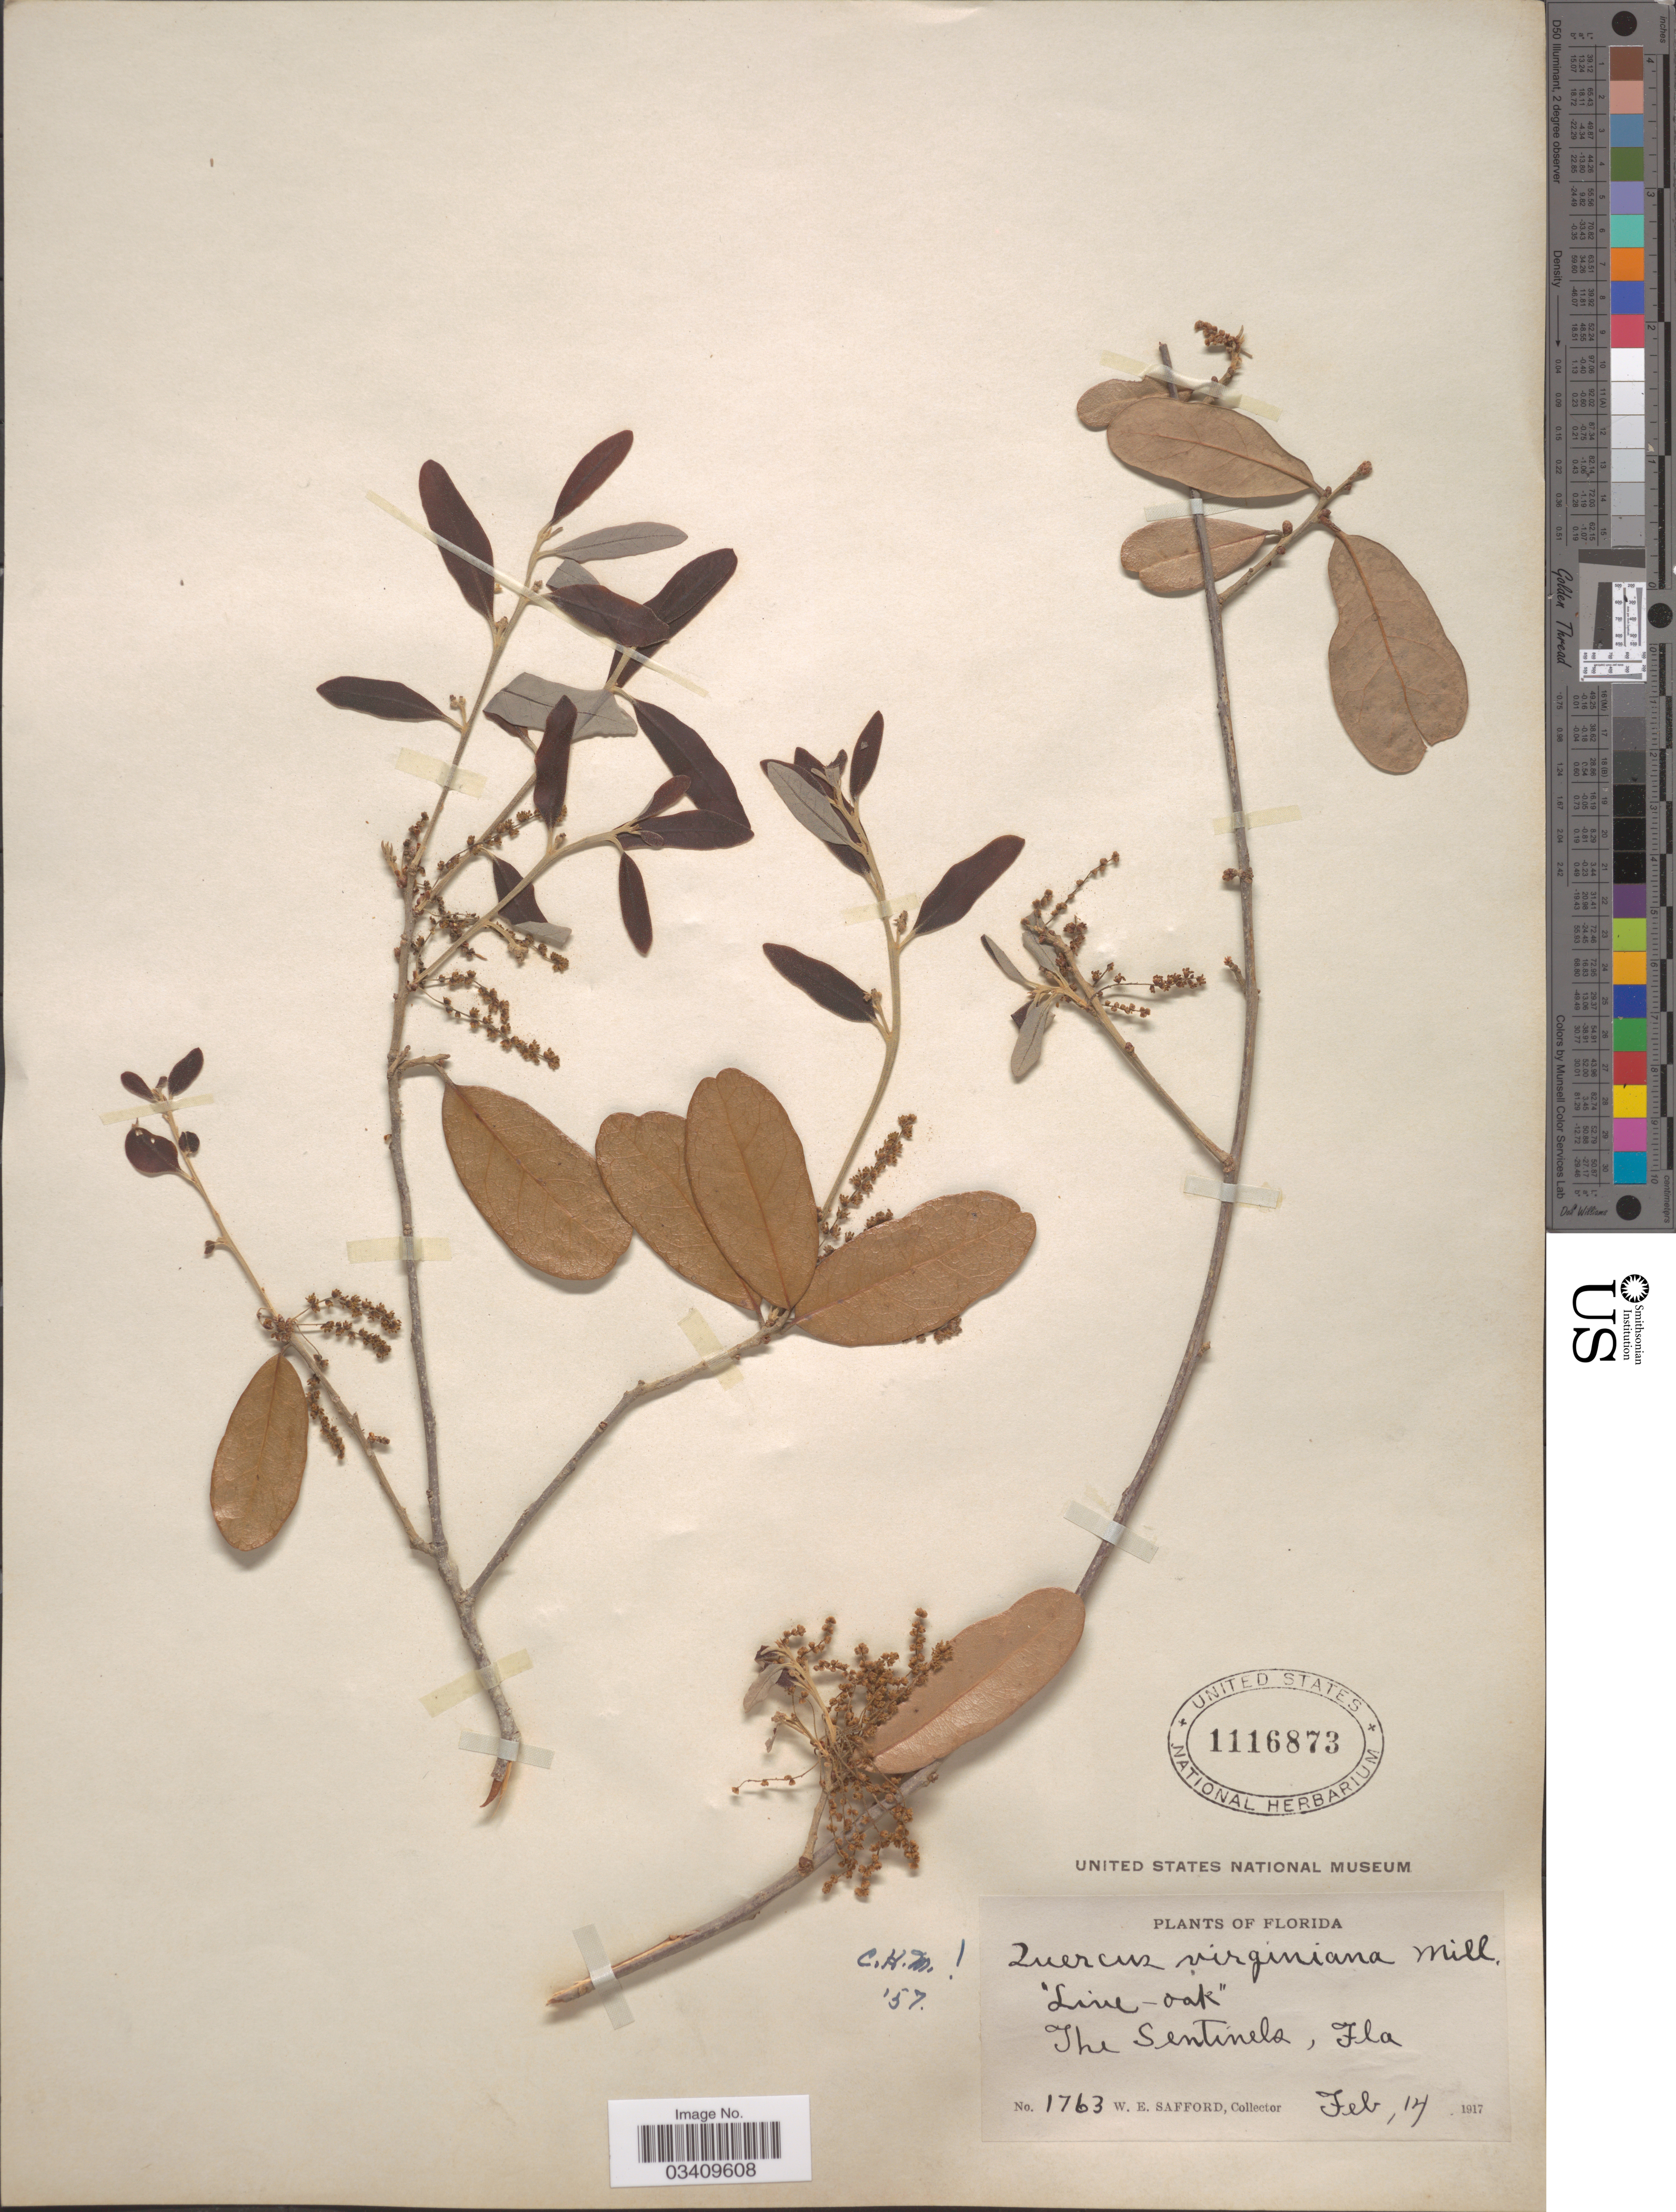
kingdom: Plantae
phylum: Tracheophyta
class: Magnoliopsida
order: Fagales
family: Fagaceae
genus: Quercus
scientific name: Quercus virginiana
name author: Mill.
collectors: W. E. Safford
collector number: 1763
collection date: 1917-02-14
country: United States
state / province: Florida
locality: The Sentinels.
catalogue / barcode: US 1116873